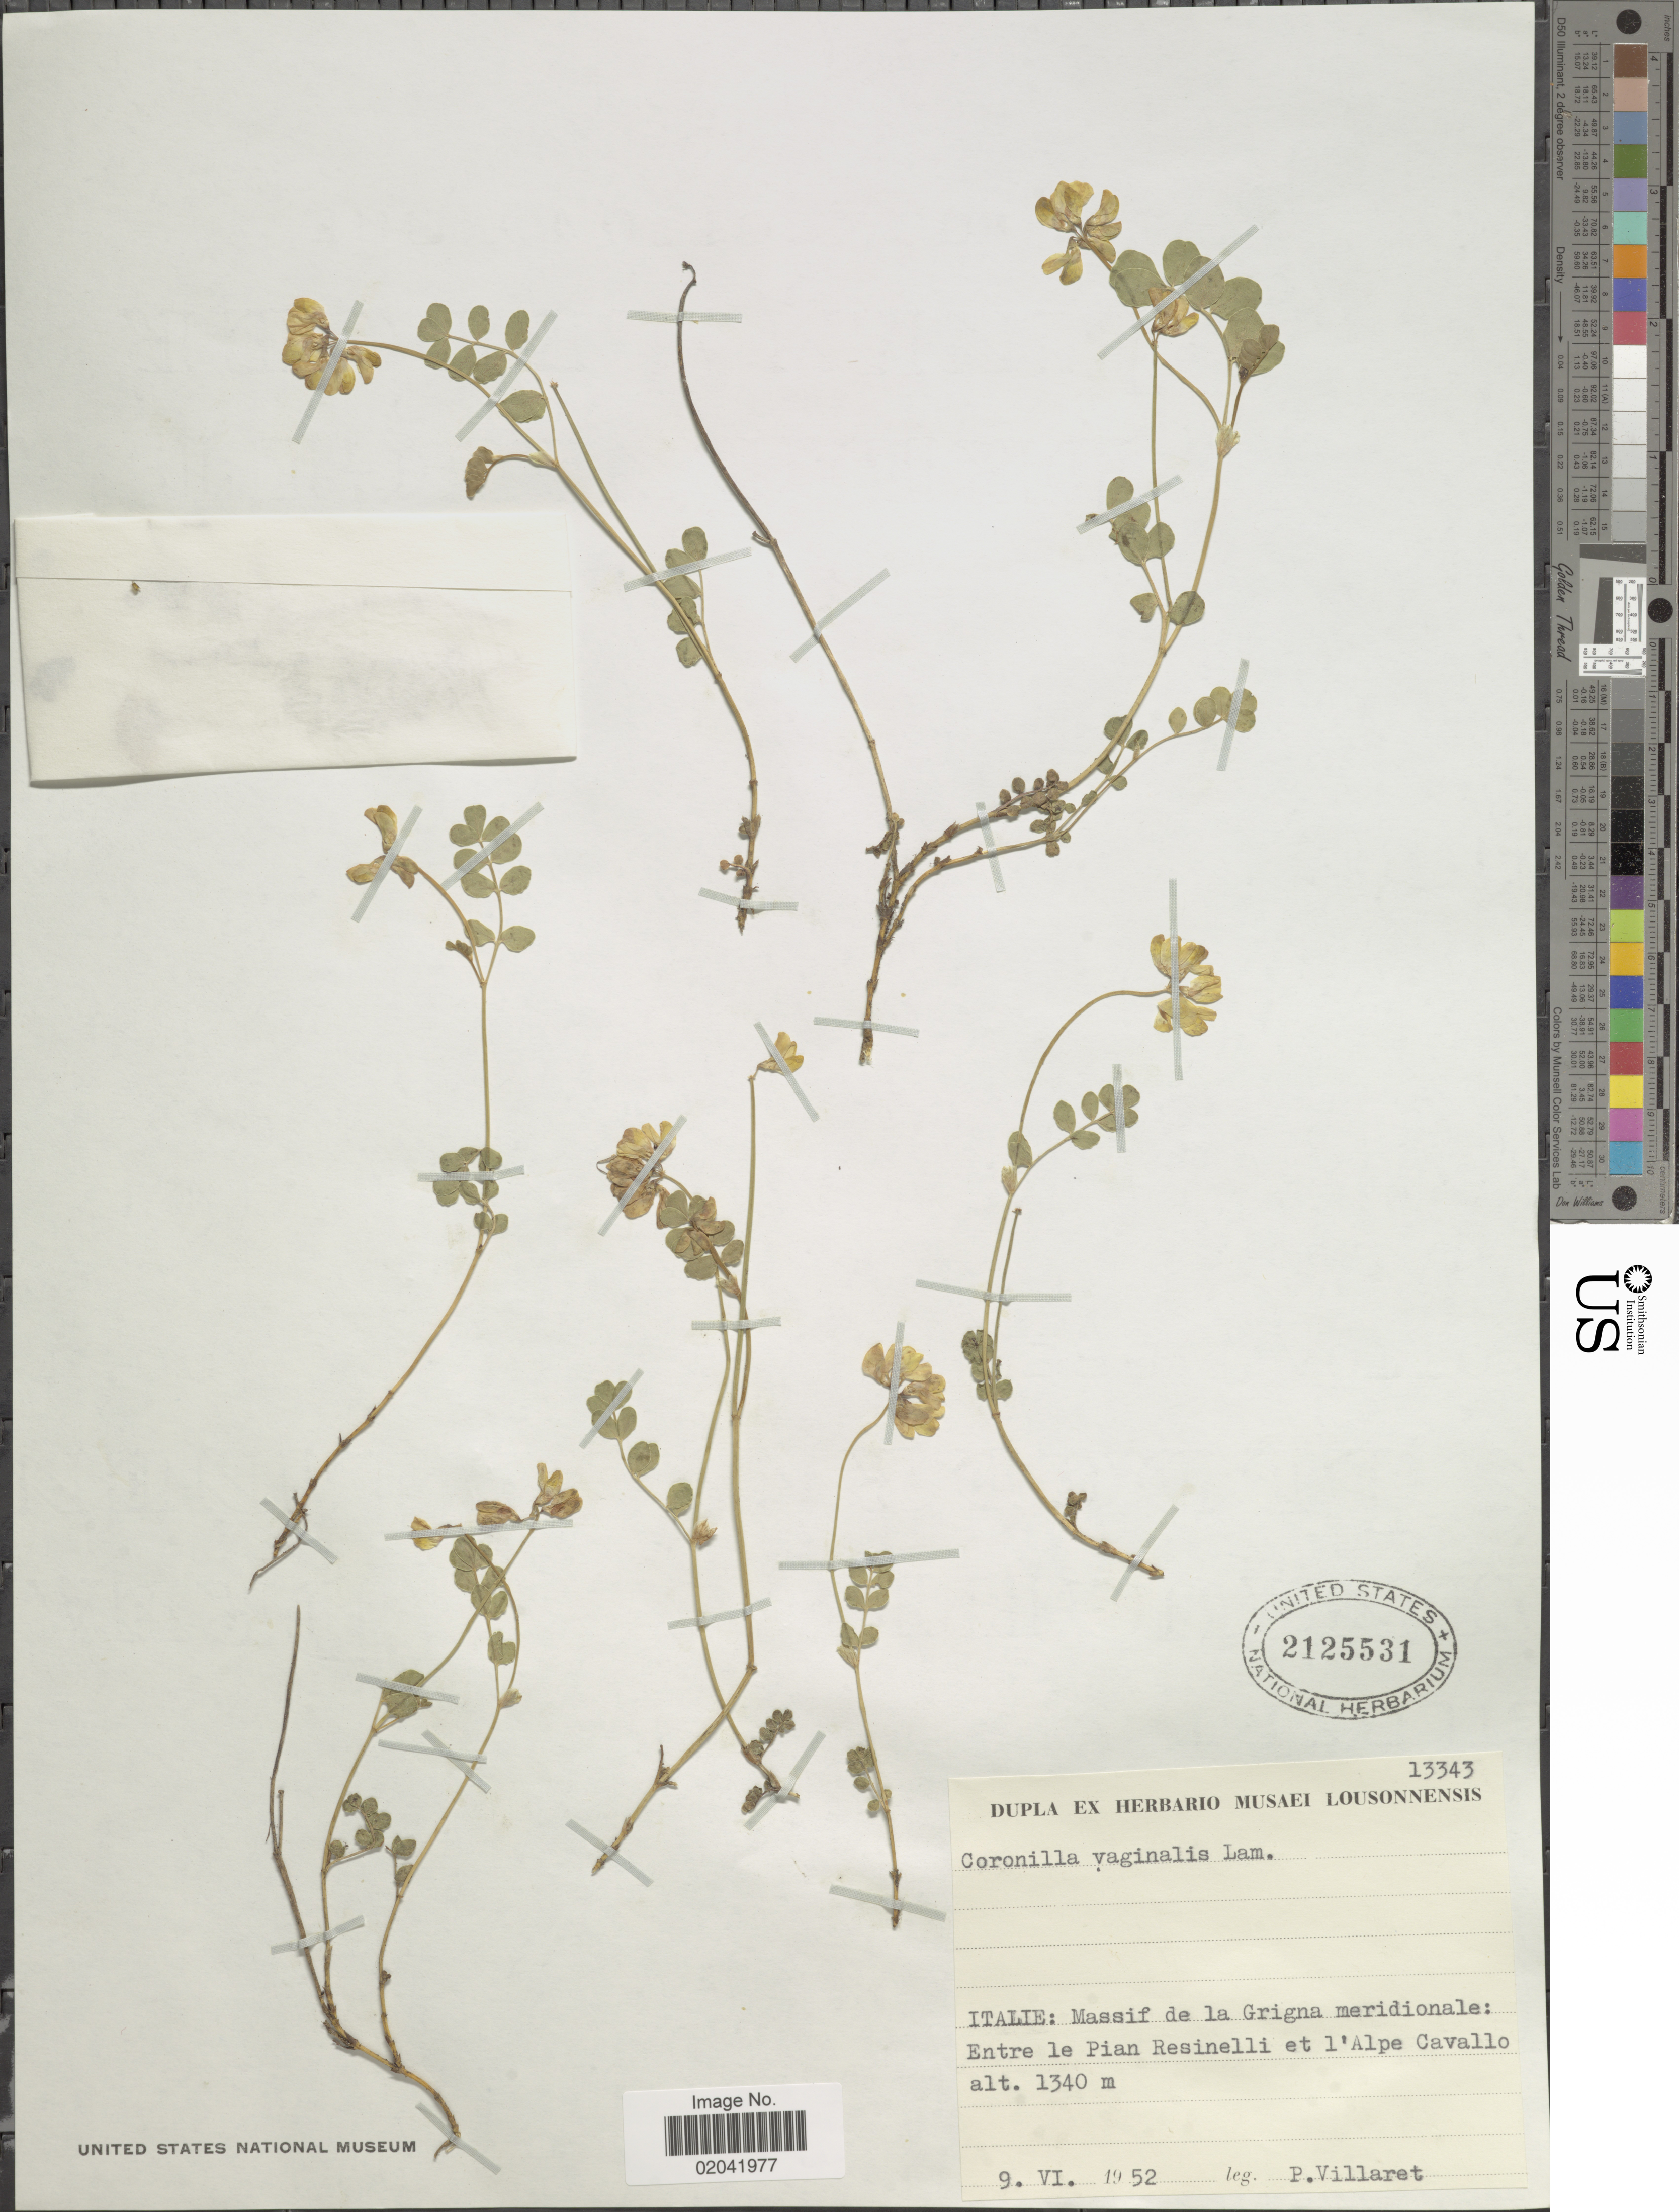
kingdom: Plantae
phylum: Tracheophyta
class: Magnoliopsida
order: Fabales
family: Fabaceae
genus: Coronilla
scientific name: Coronilla vaginalis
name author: Lam.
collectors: P. Villaret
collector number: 13343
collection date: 1952-06-09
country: Italy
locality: Massif de la Grigna meridionale: Entre le Pian Resinelli et l'Alpe Cavallo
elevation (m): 1340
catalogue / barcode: US 2125531